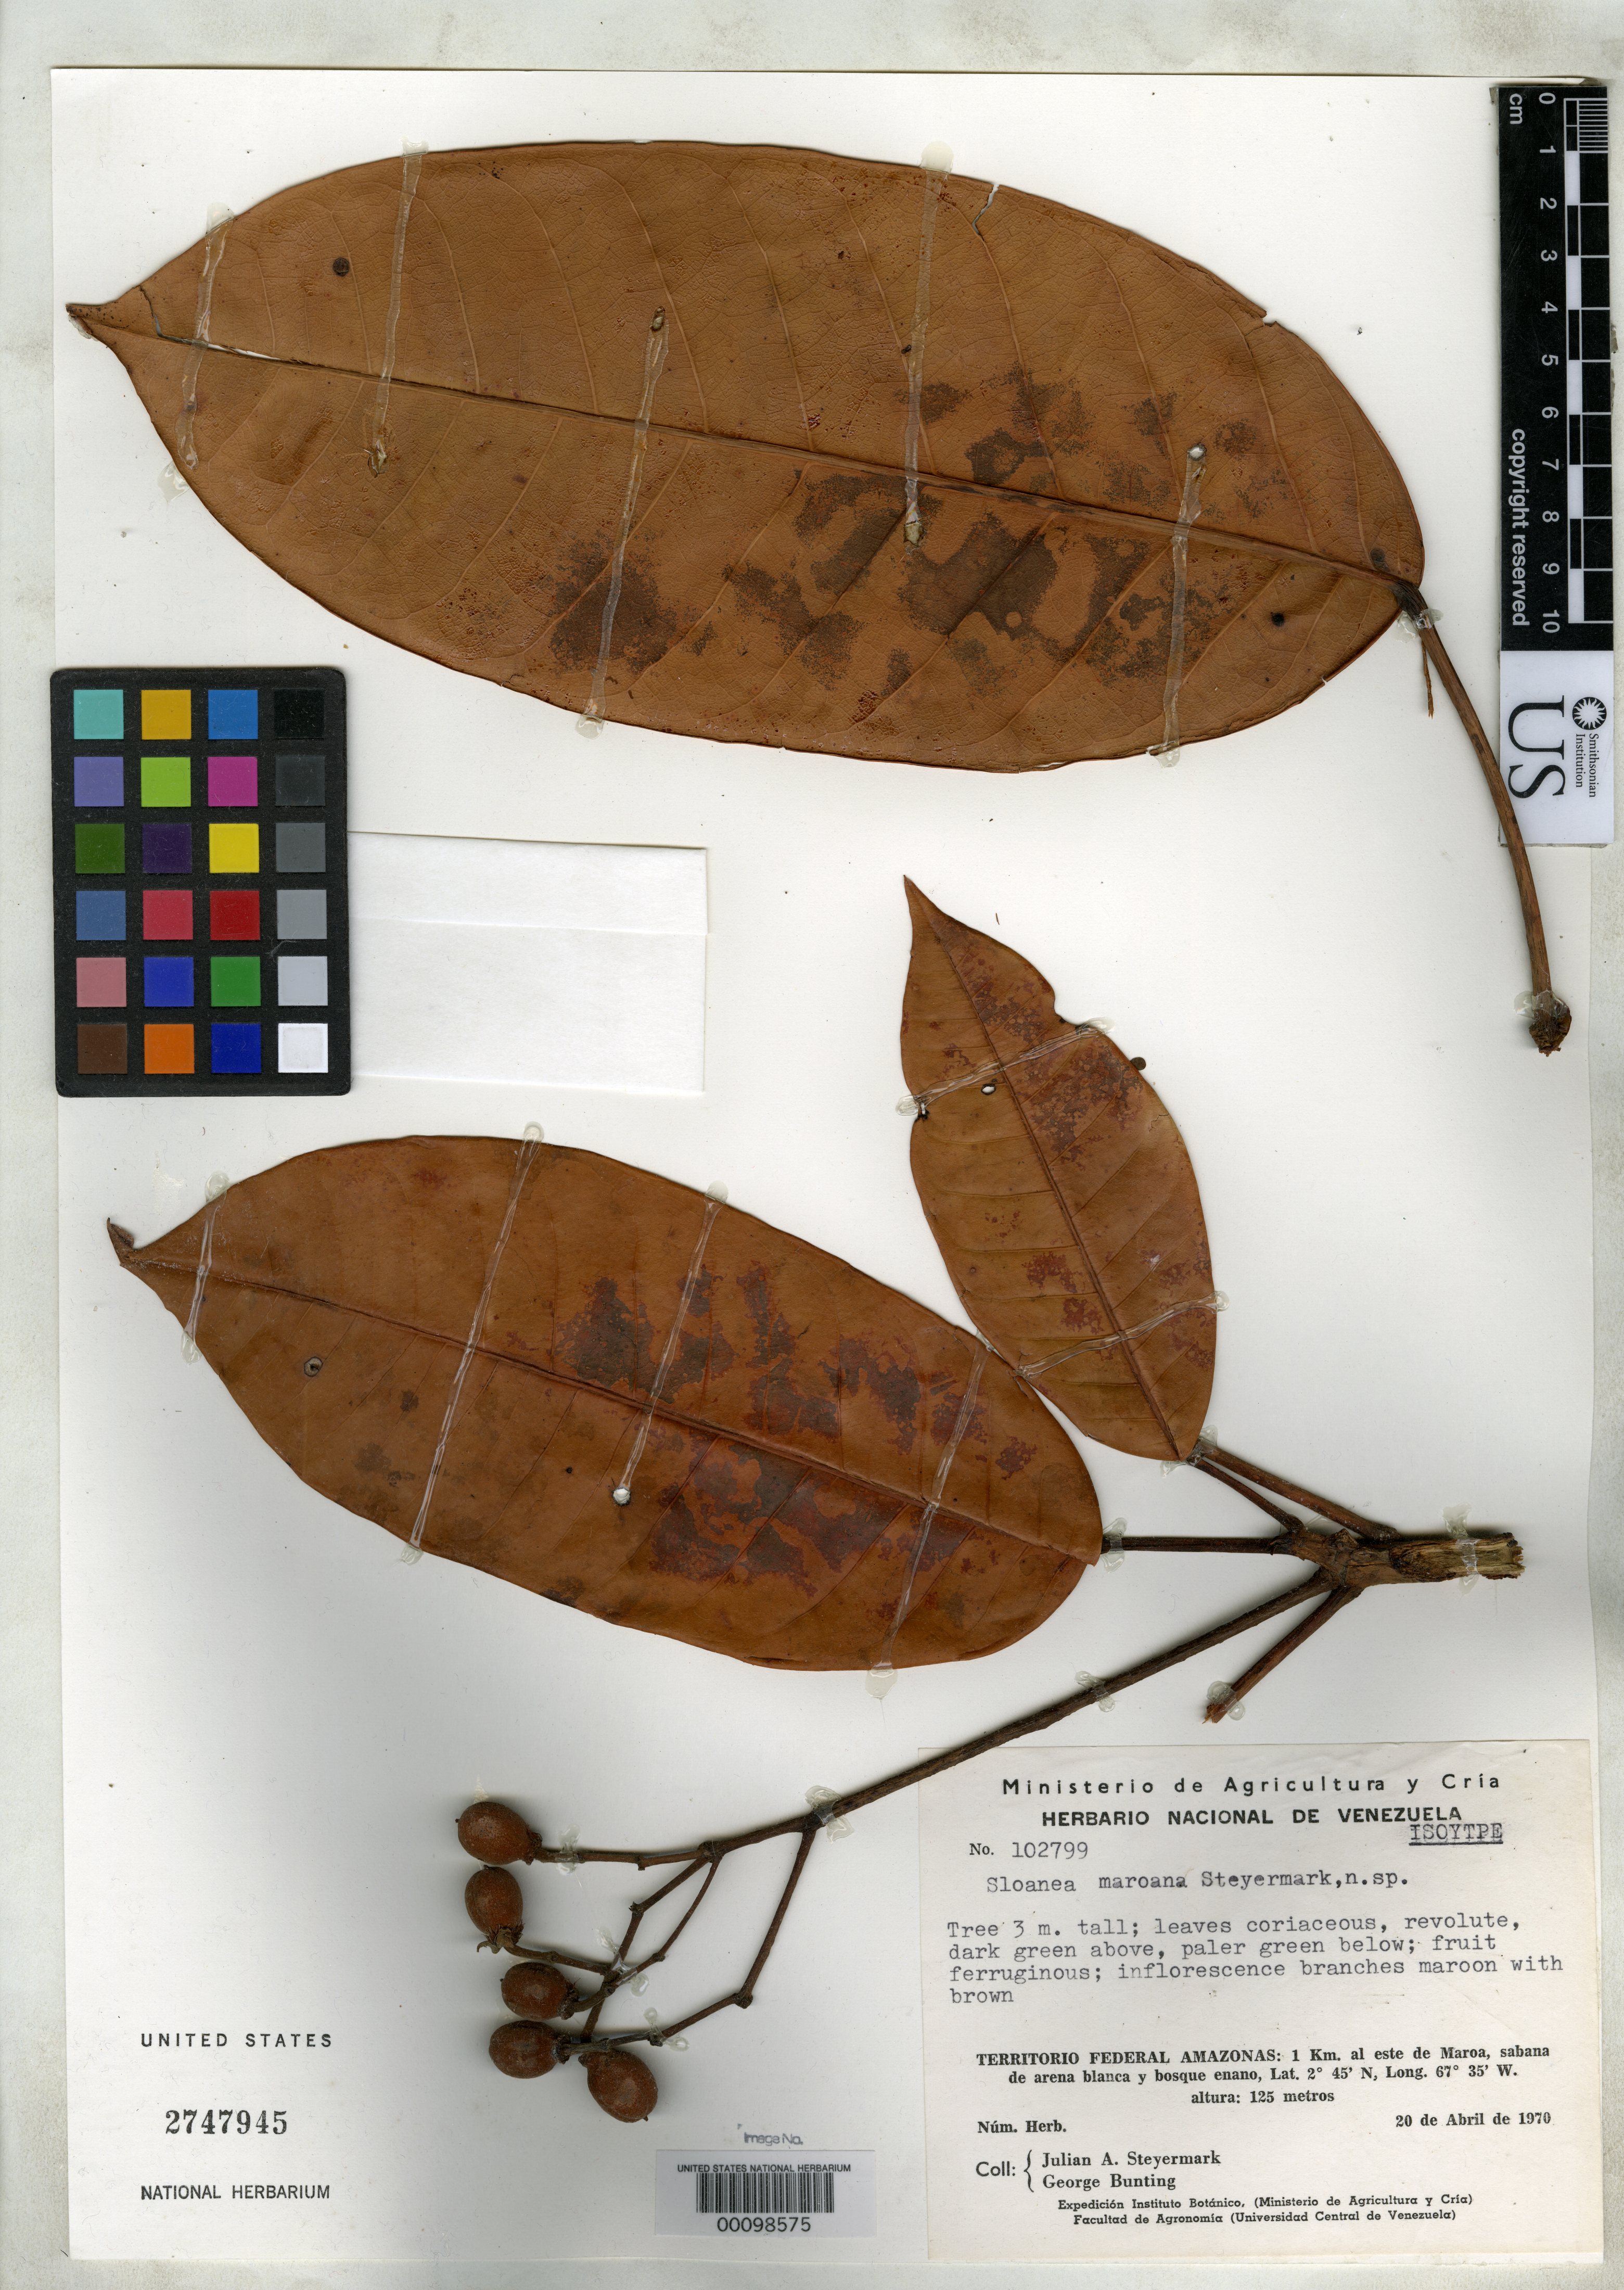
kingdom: Plantae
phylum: Tracheophyta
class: Magnoliopsida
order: Oxalidales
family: Elaeocarpaceae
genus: Sloanea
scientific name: Sloanea maroana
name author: Steyerm.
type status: Isotype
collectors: J. Steyermark & G. S. Bunting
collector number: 102799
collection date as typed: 20 Apr 1970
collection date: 1970-04-20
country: Venezuela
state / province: Amazonas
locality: East of Maroa.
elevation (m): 125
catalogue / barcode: US 2747945